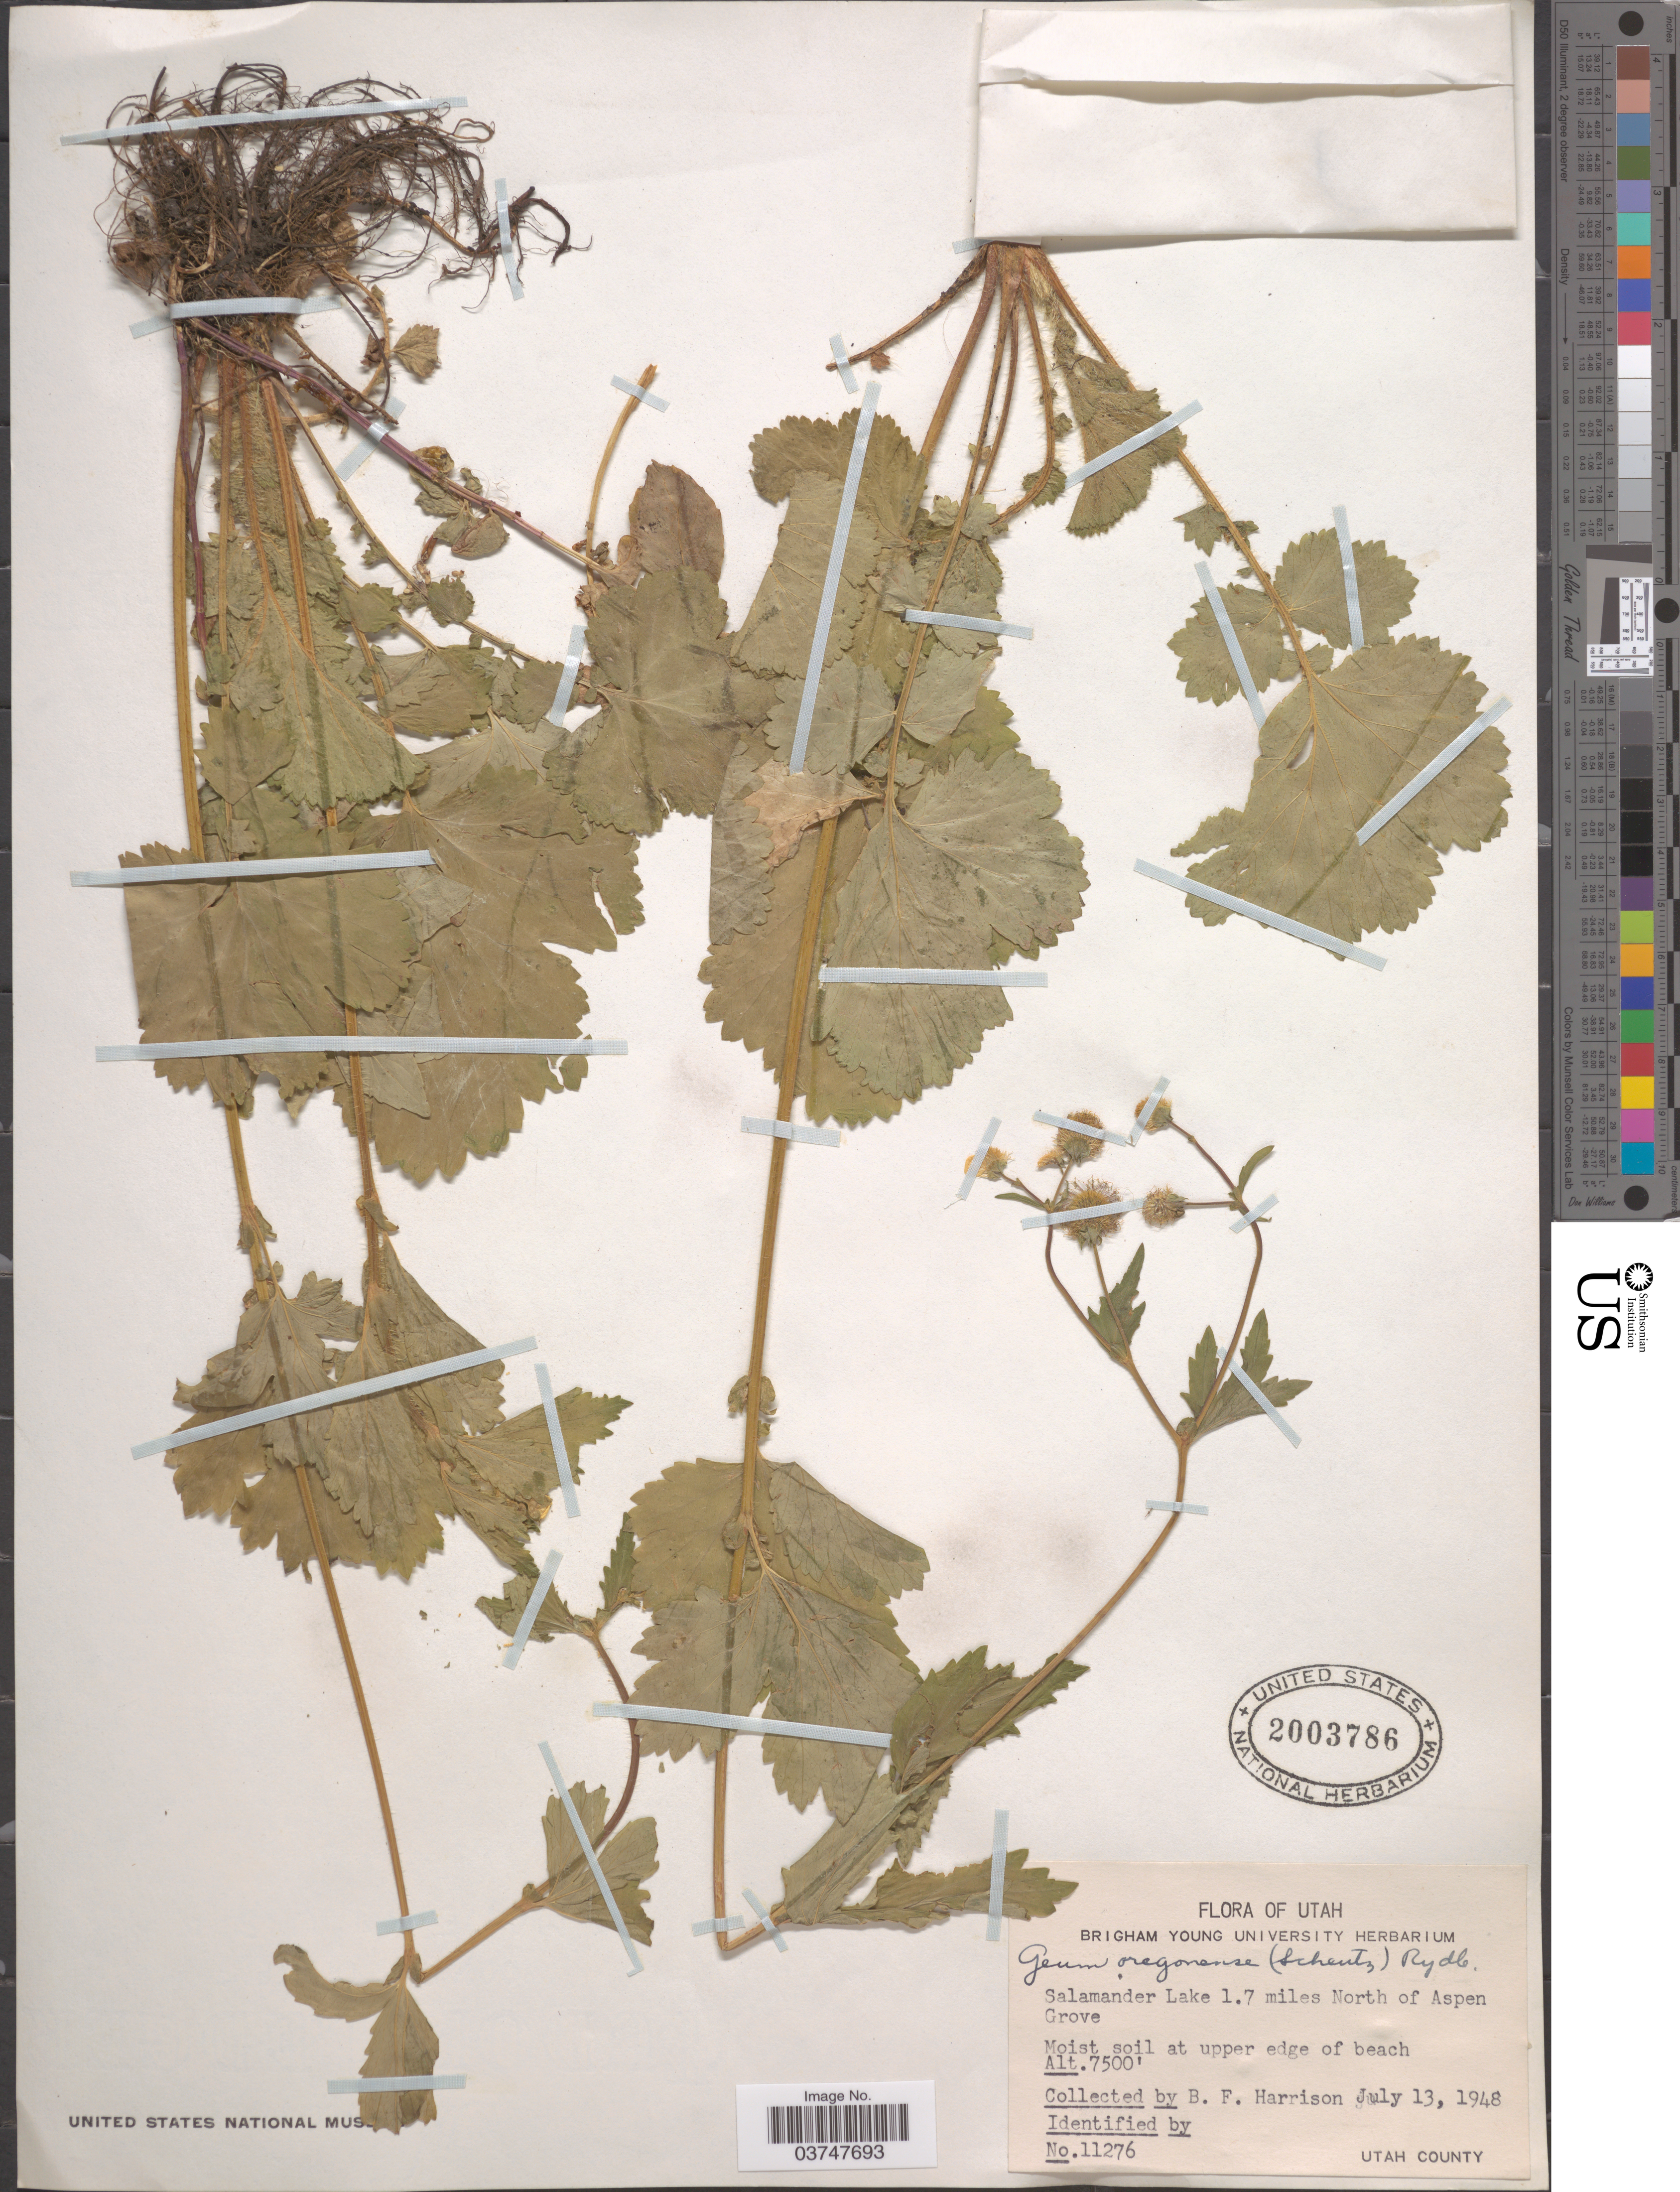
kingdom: Plantae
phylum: Tracheophyta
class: Magnoliopsida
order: Rosales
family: Rosaceae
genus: Geum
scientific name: Geum oregonense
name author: Rydb.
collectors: B. F. Harrison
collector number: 11276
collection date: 1948-07-13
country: United States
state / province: Utah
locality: Salamander Lake 1.7 miles North of Aspen Grove, Utah County.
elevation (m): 2286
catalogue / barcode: US 2003786